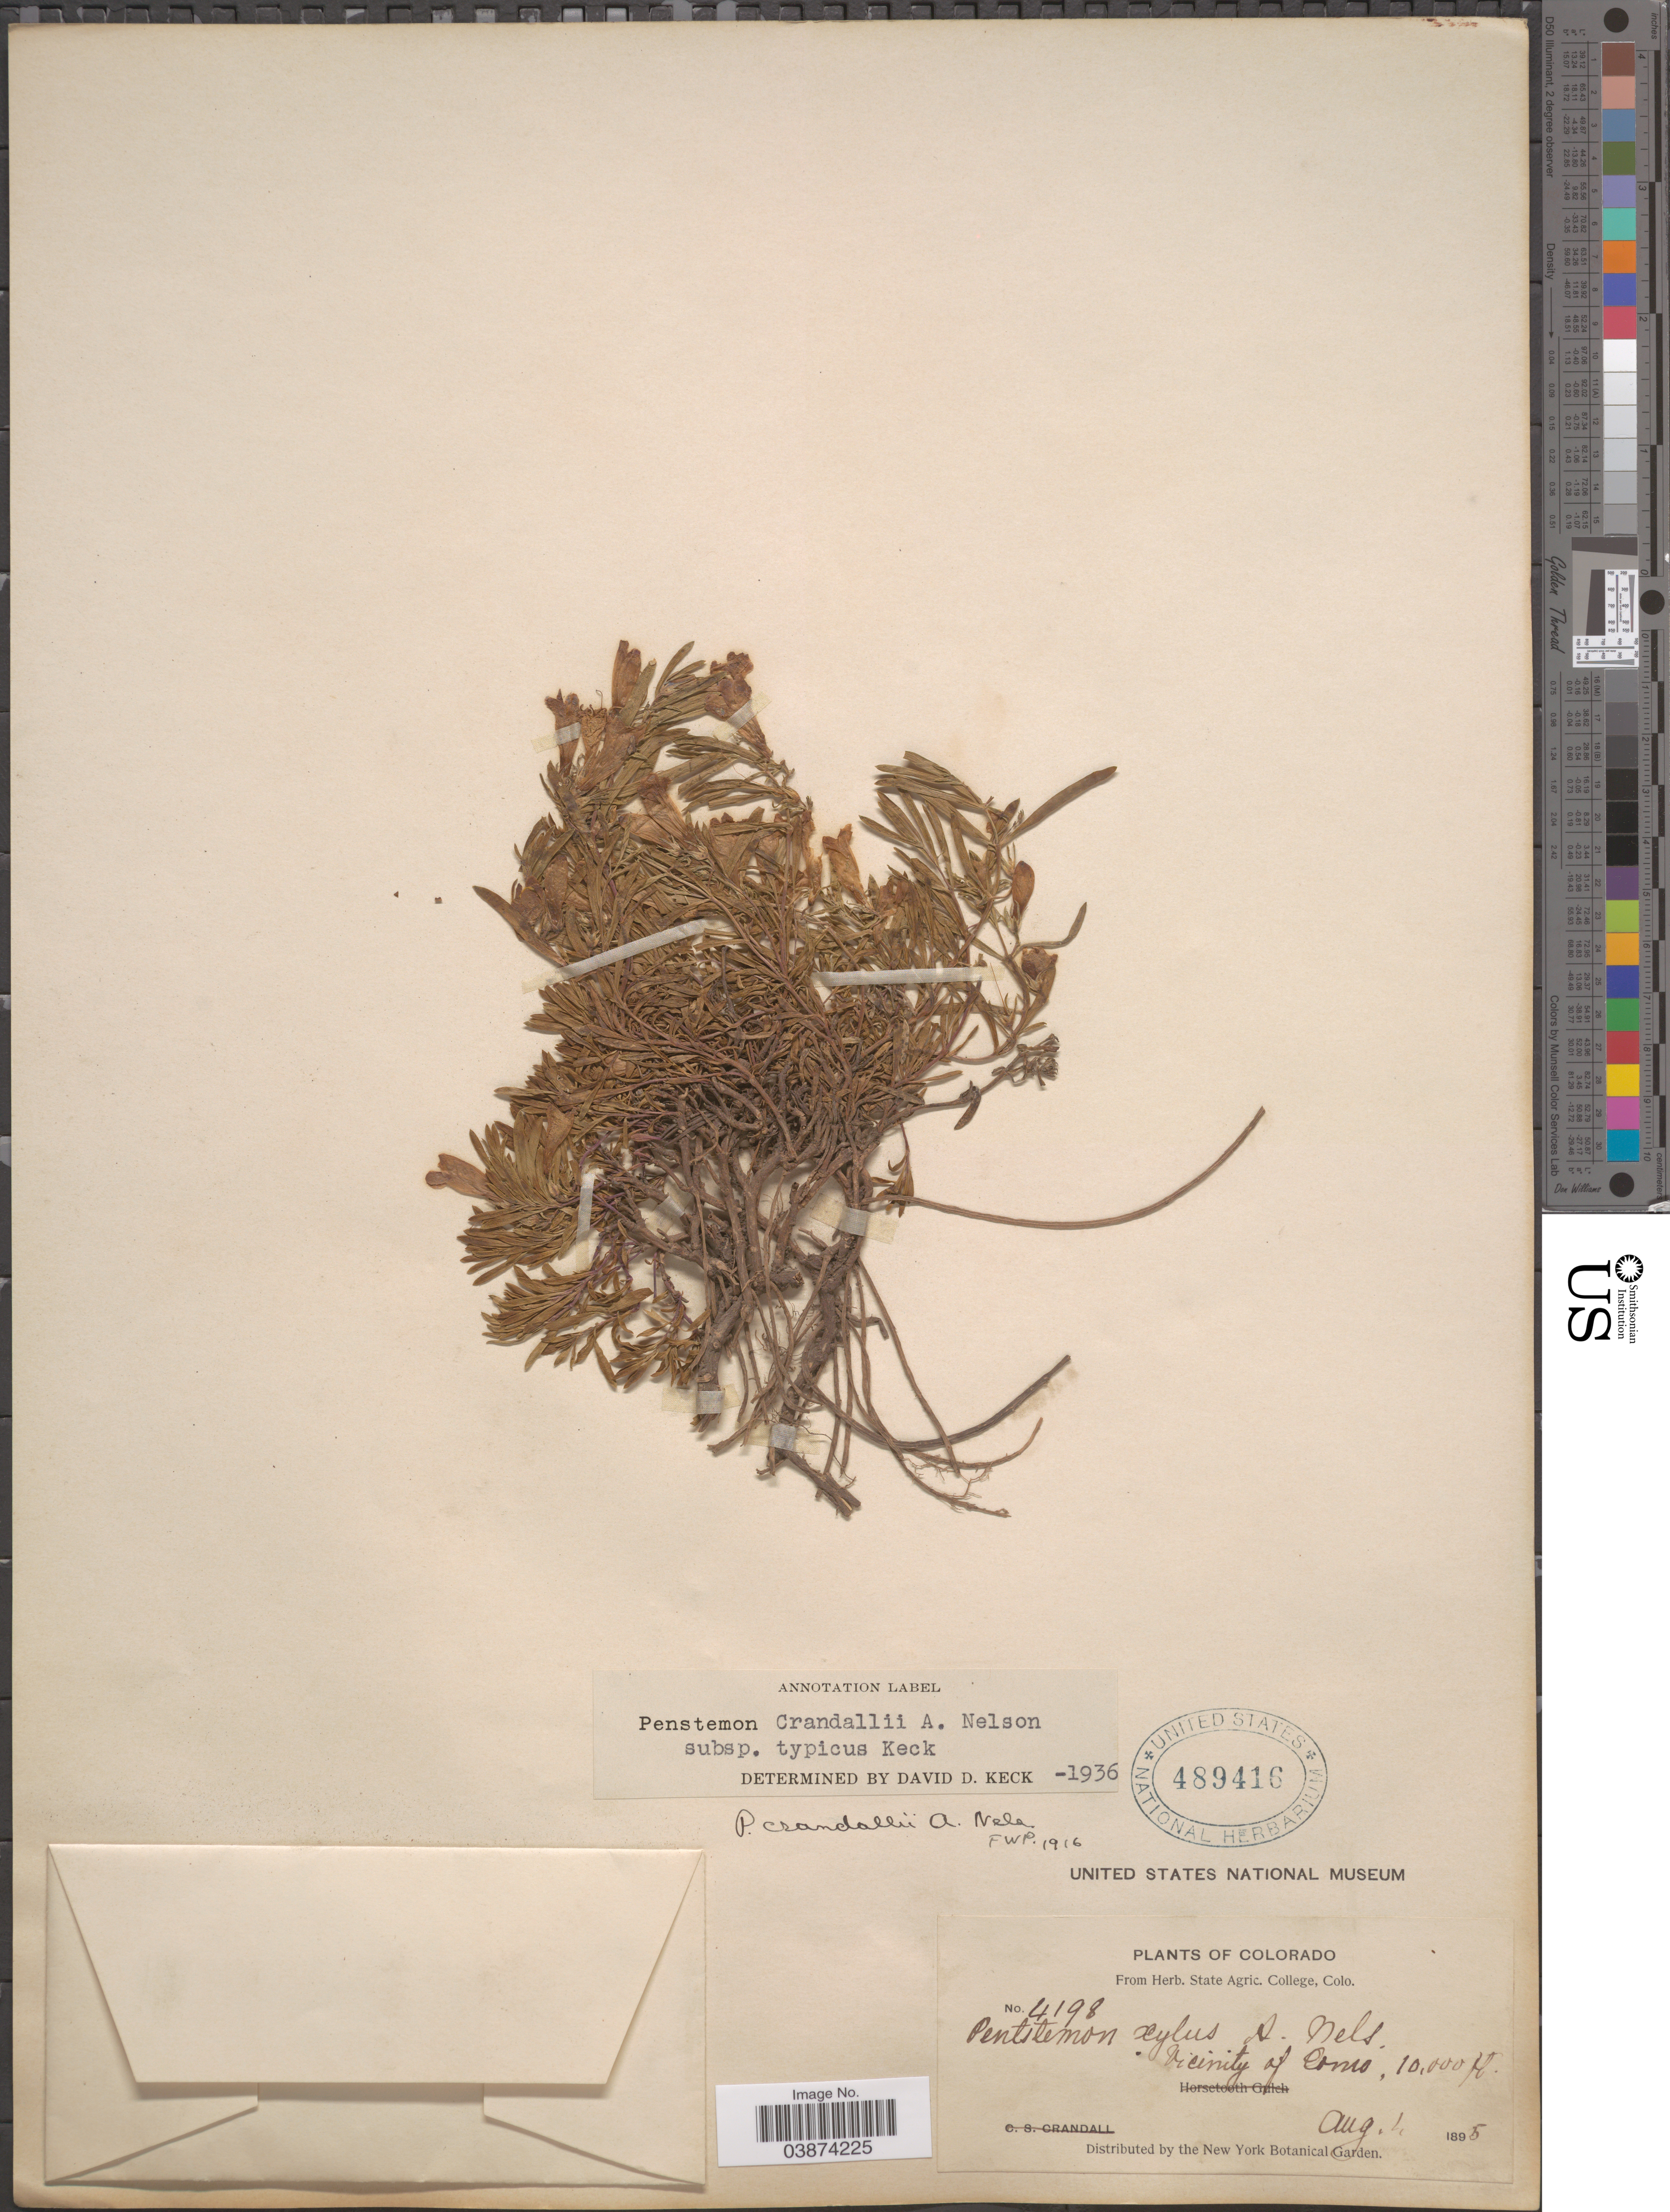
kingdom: Plantae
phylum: Tracheophyta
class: Magnoliopsida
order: Lamiales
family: Plantaginaceae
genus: Penstemon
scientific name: Penstemon crandallii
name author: A. Nelson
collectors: ex herb. State Agric. College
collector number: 4198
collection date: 1895-08-01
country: United States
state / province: Colorado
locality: Vicinity of Como.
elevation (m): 3048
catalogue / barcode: US 489416